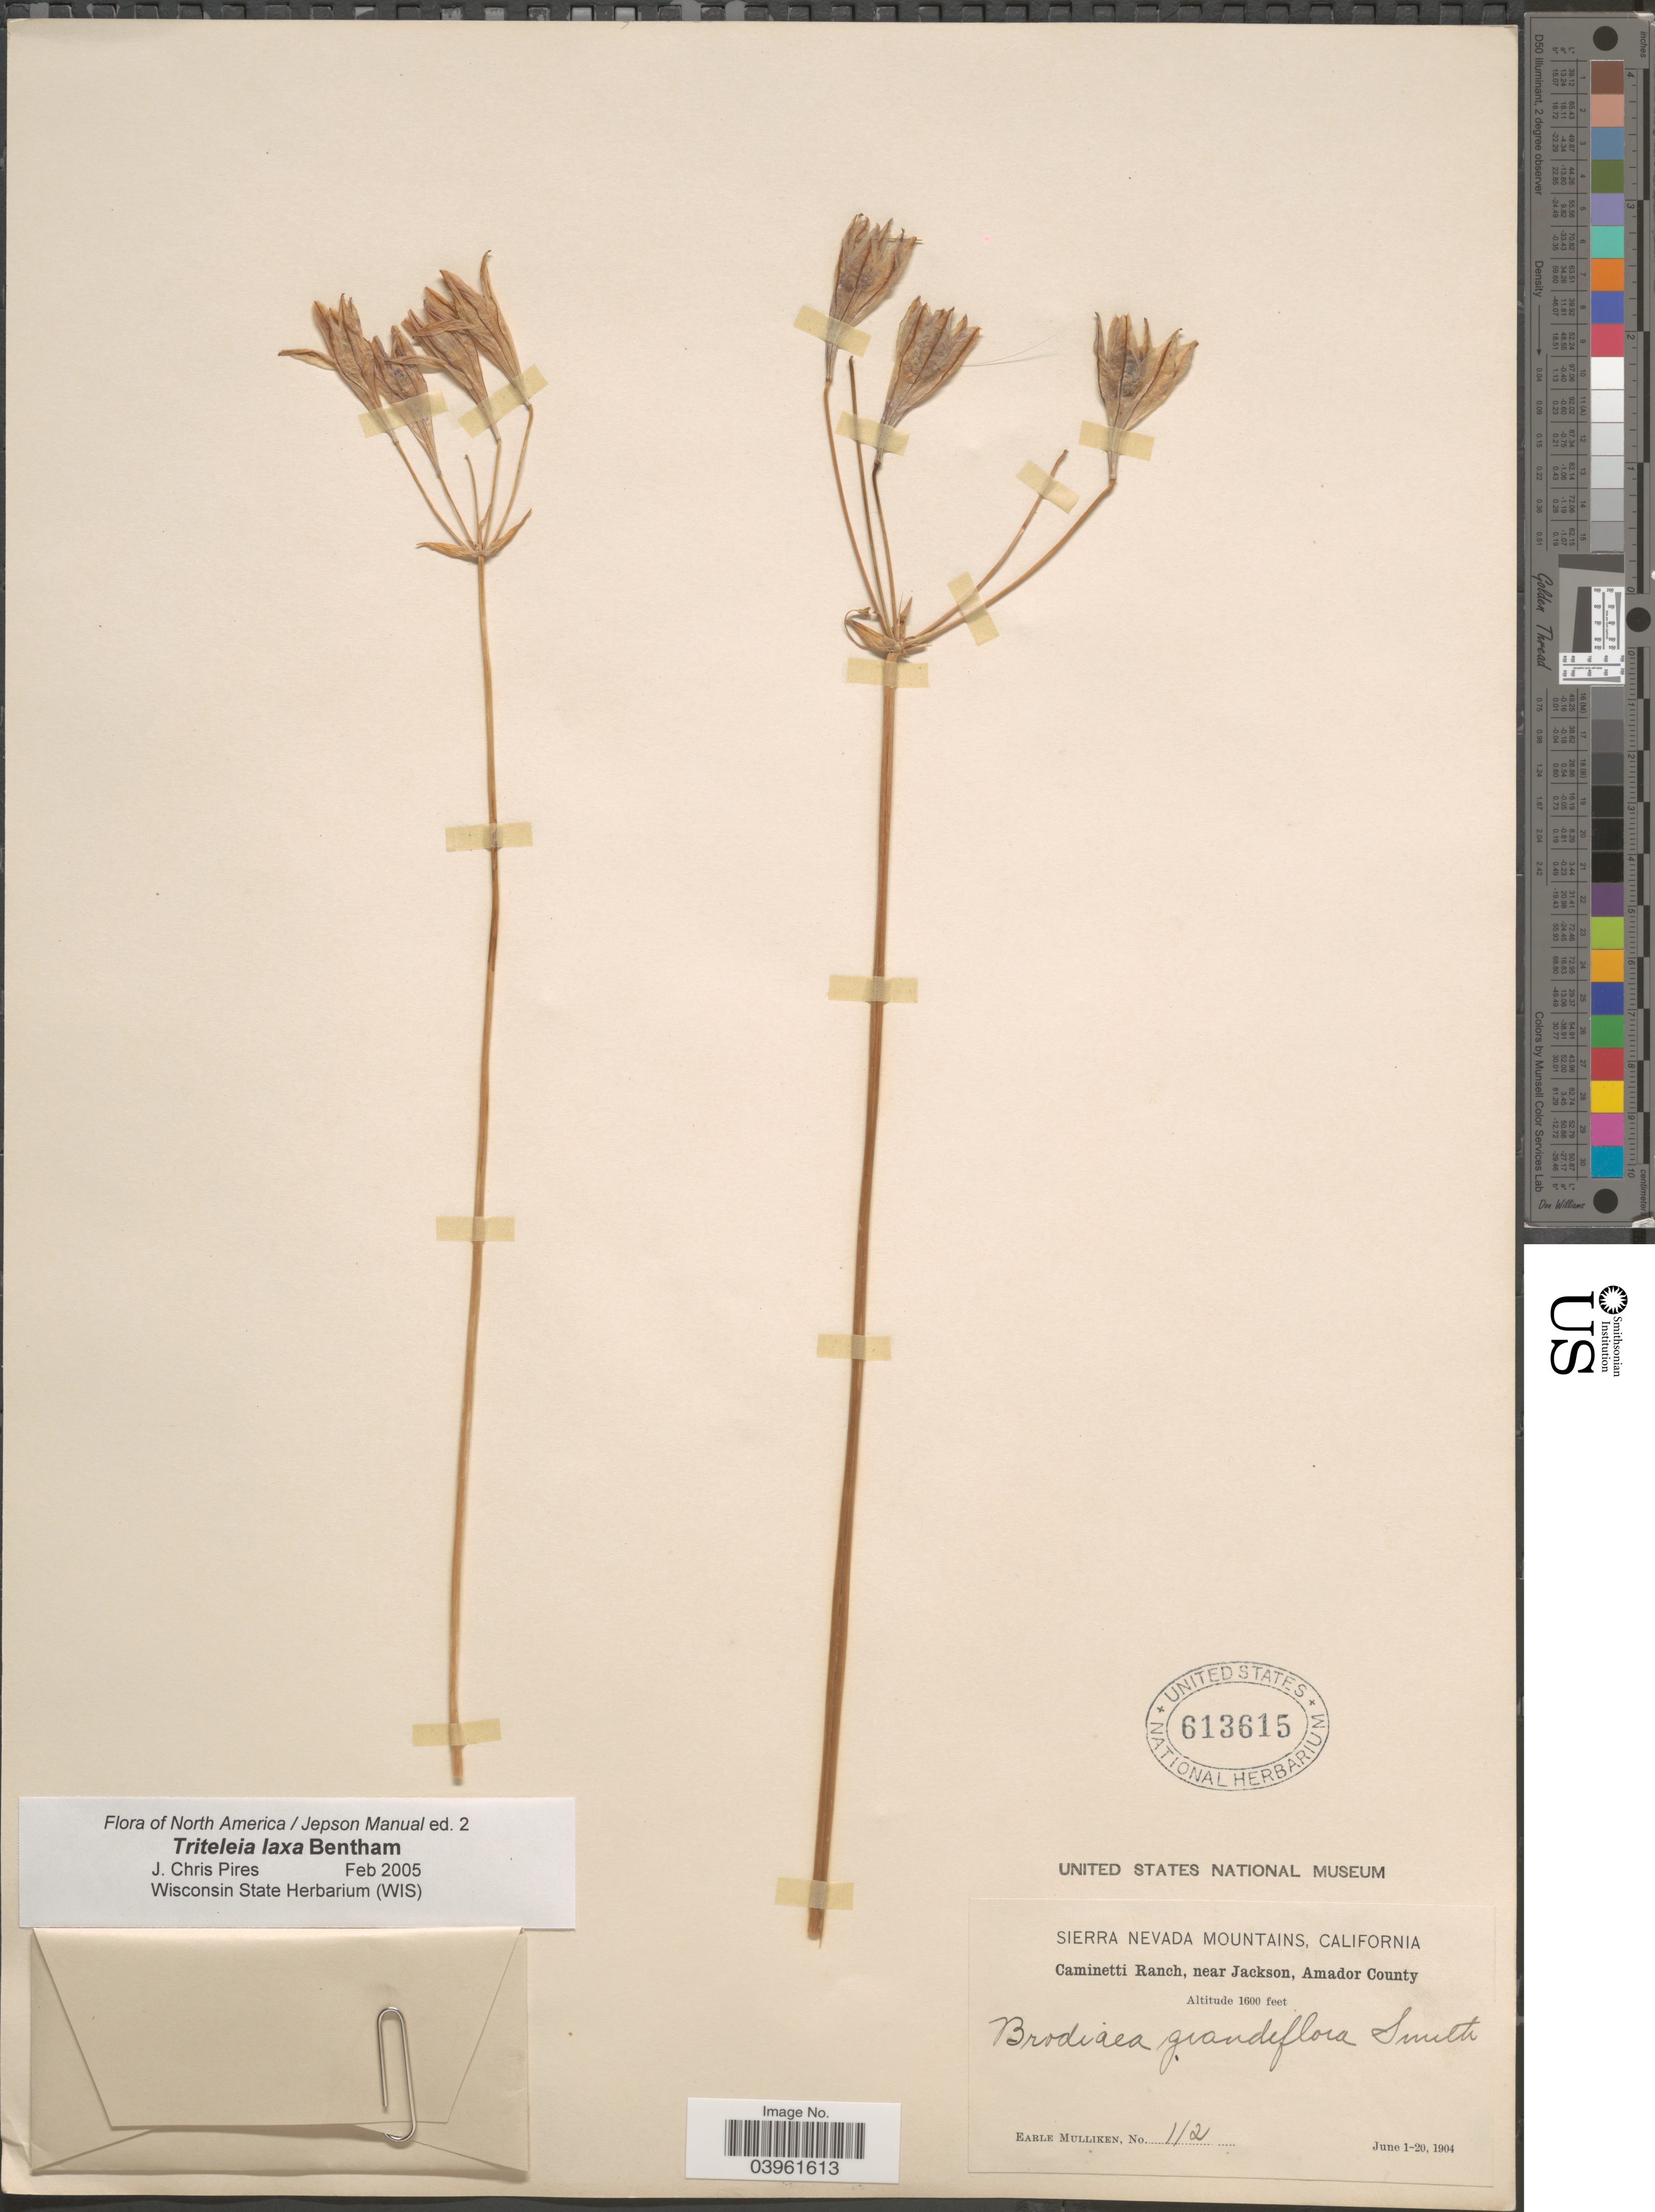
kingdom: Plantae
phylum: Tracheophyta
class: Liliopsida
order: Asparagales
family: Asparagaceae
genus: Triteleia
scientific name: Triteleia laxa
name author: Benth.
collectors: E. Mulliken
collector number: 112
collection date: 1904-06-01/1904-06-20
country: United States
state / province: California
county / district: Amador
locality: Sierra Nevada Mountains. Caminetti Ranch, near Jackson, Amador County.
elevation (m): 488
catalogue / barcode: US 613615